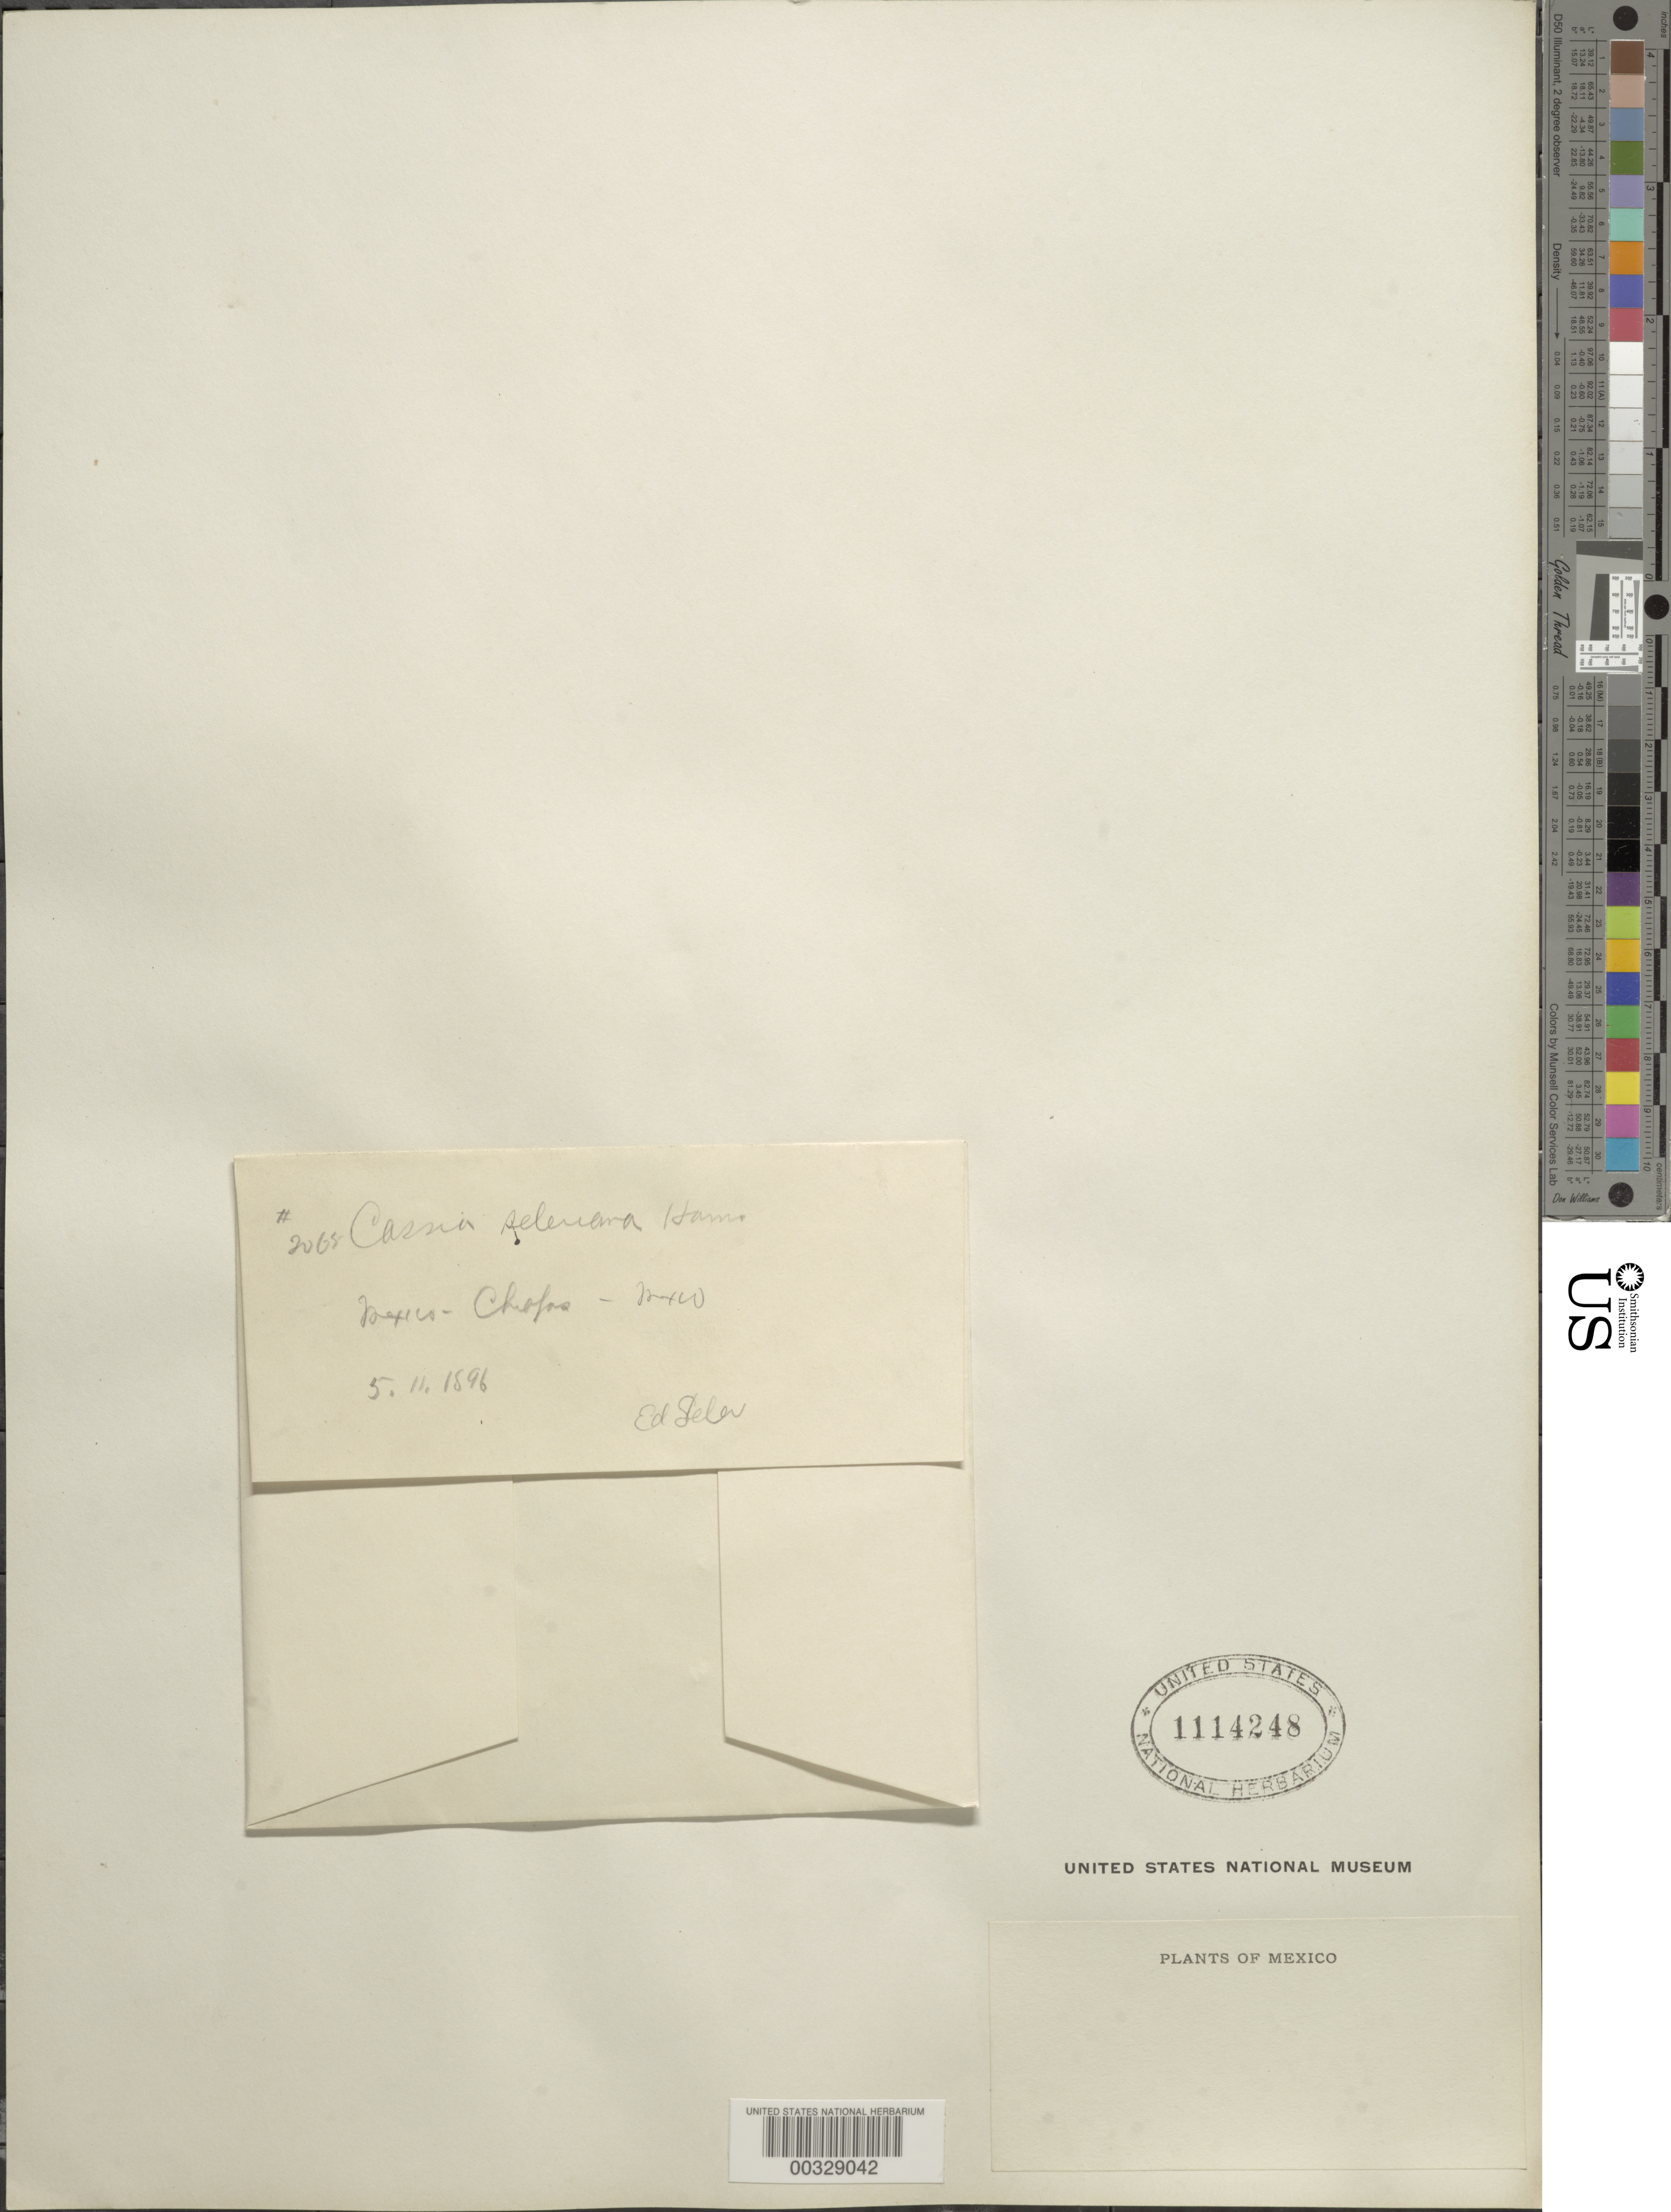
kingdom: Plantae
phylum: Tracheophyta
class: Magnoliopsida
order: Fabales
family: Fabaceae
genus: Senna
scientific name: Senna nicaraguensis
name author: (Benth.) H.S. Irwin & Barneby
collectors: E. Seler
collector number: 2068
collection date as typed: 05 Nov 1896 or 11 May 1896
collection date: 1896-05-11 or 1896-11-05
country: Mexico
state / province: Chiapas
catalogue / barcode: US 1114248